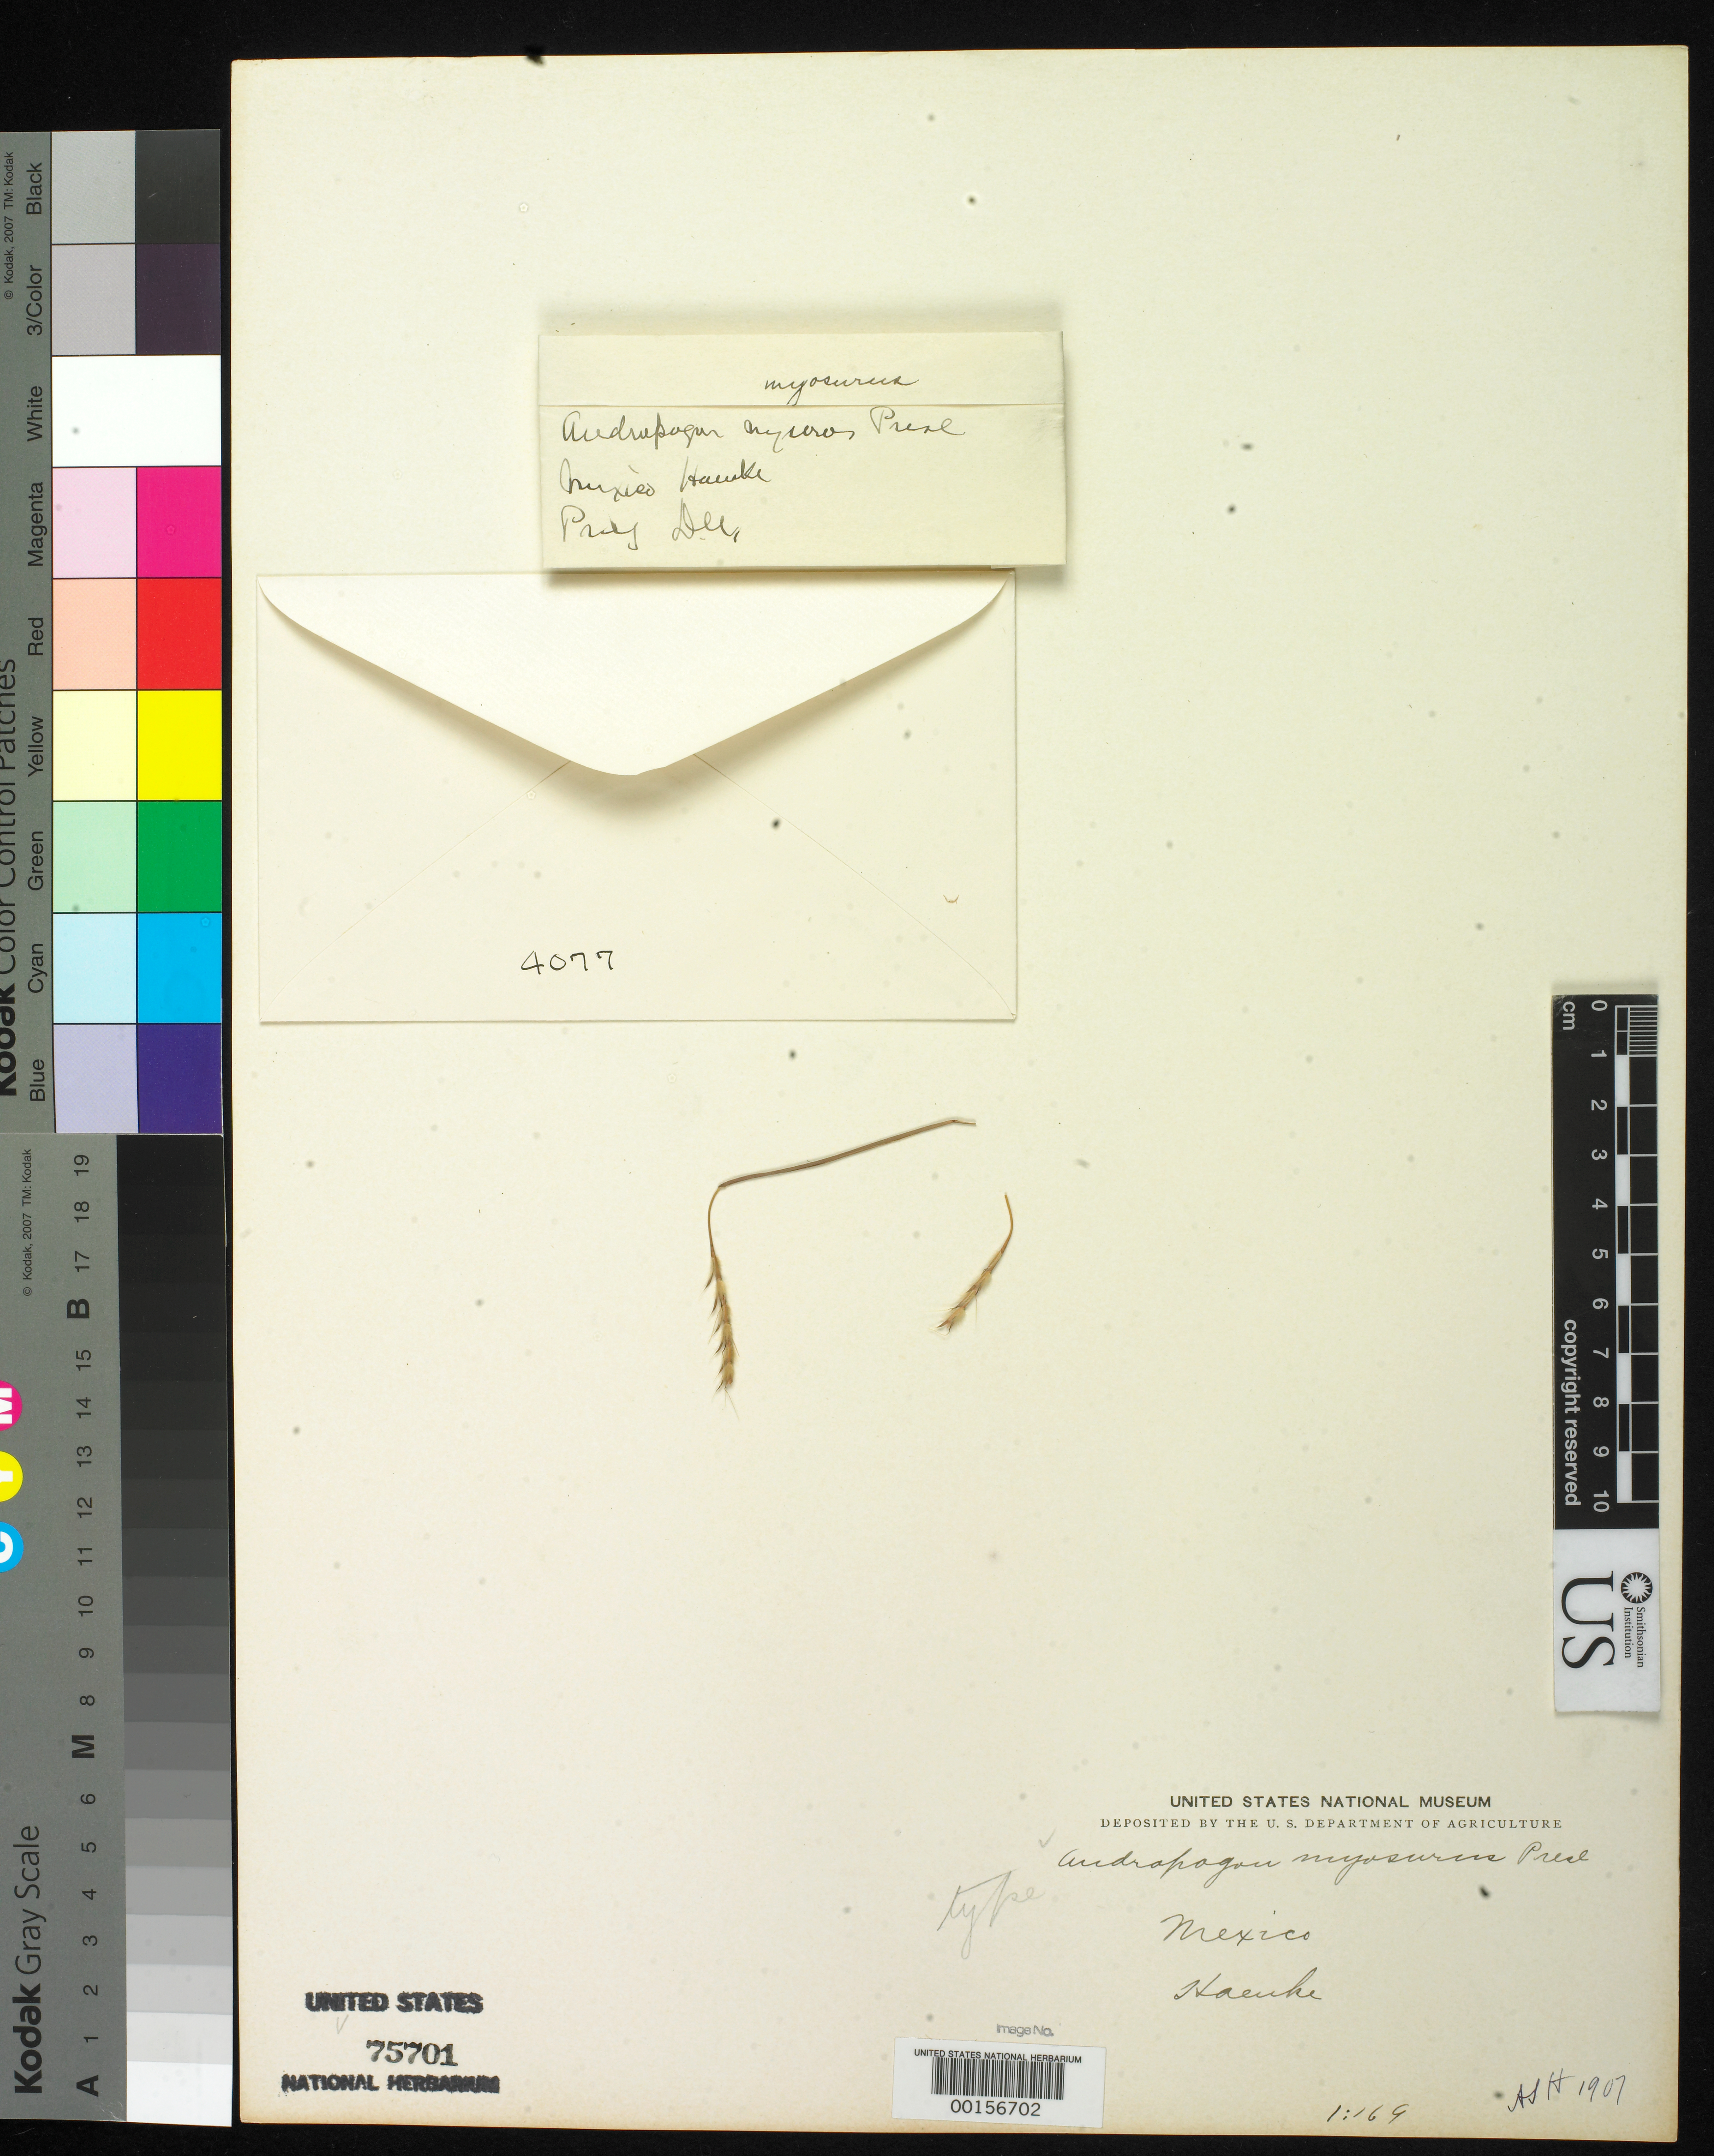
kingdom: Plantae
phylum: Tracheophyta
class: Liliopsida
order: Poales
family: Poaceae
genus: Andropogon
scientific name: Andropogon myosurus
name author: C. Presl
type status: Type Fragment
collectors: T. P. X. Haenke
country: Mexico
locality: E of Monserrat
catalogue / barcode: US 75701